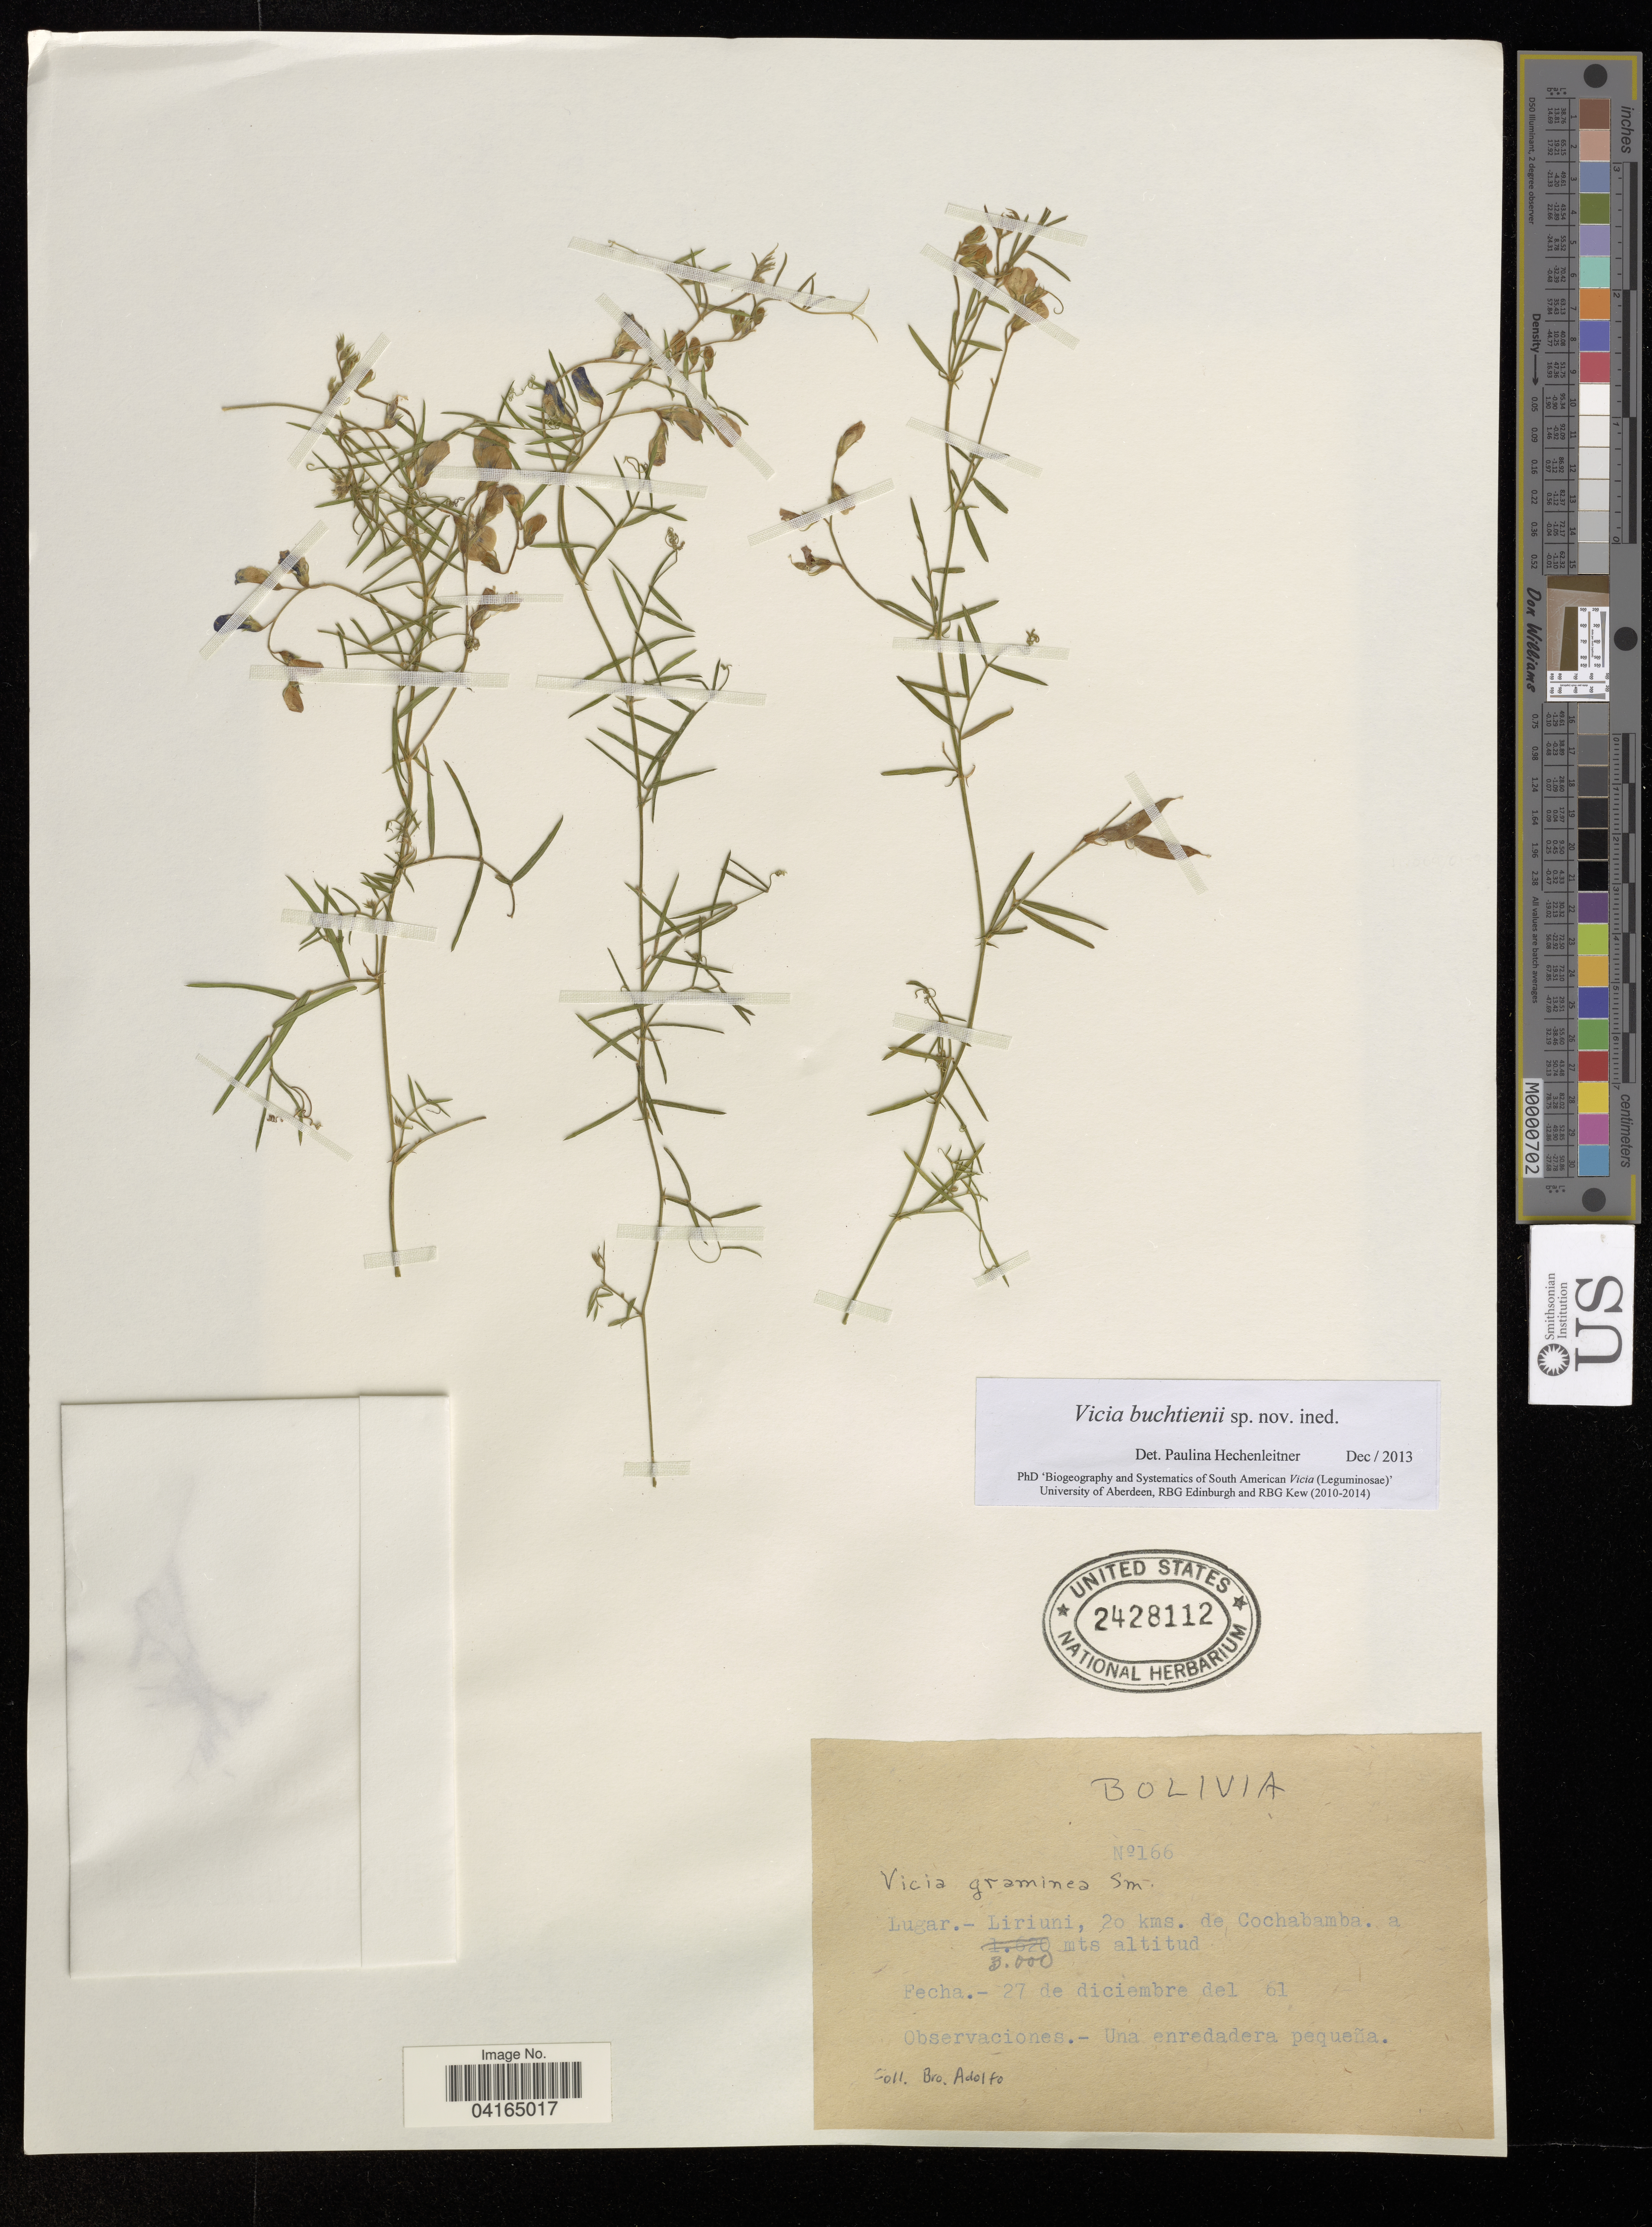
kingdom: Plantae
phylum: Tracheophyta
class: Magnoliopsida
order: Fabales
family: Fabaceae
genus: Vicia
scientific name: Vicia buchtienii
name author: Hechenleitner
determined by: Hechenleitner, Paulina, RBG Edinburgh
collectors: Bro. Adolfo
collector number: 166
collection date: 1961-12-27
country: Bolivia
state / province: Cochabamba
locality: Lugar. - Liriuni, 20 kms. de Cochabamba.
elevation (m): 3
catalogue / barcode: US 2428112